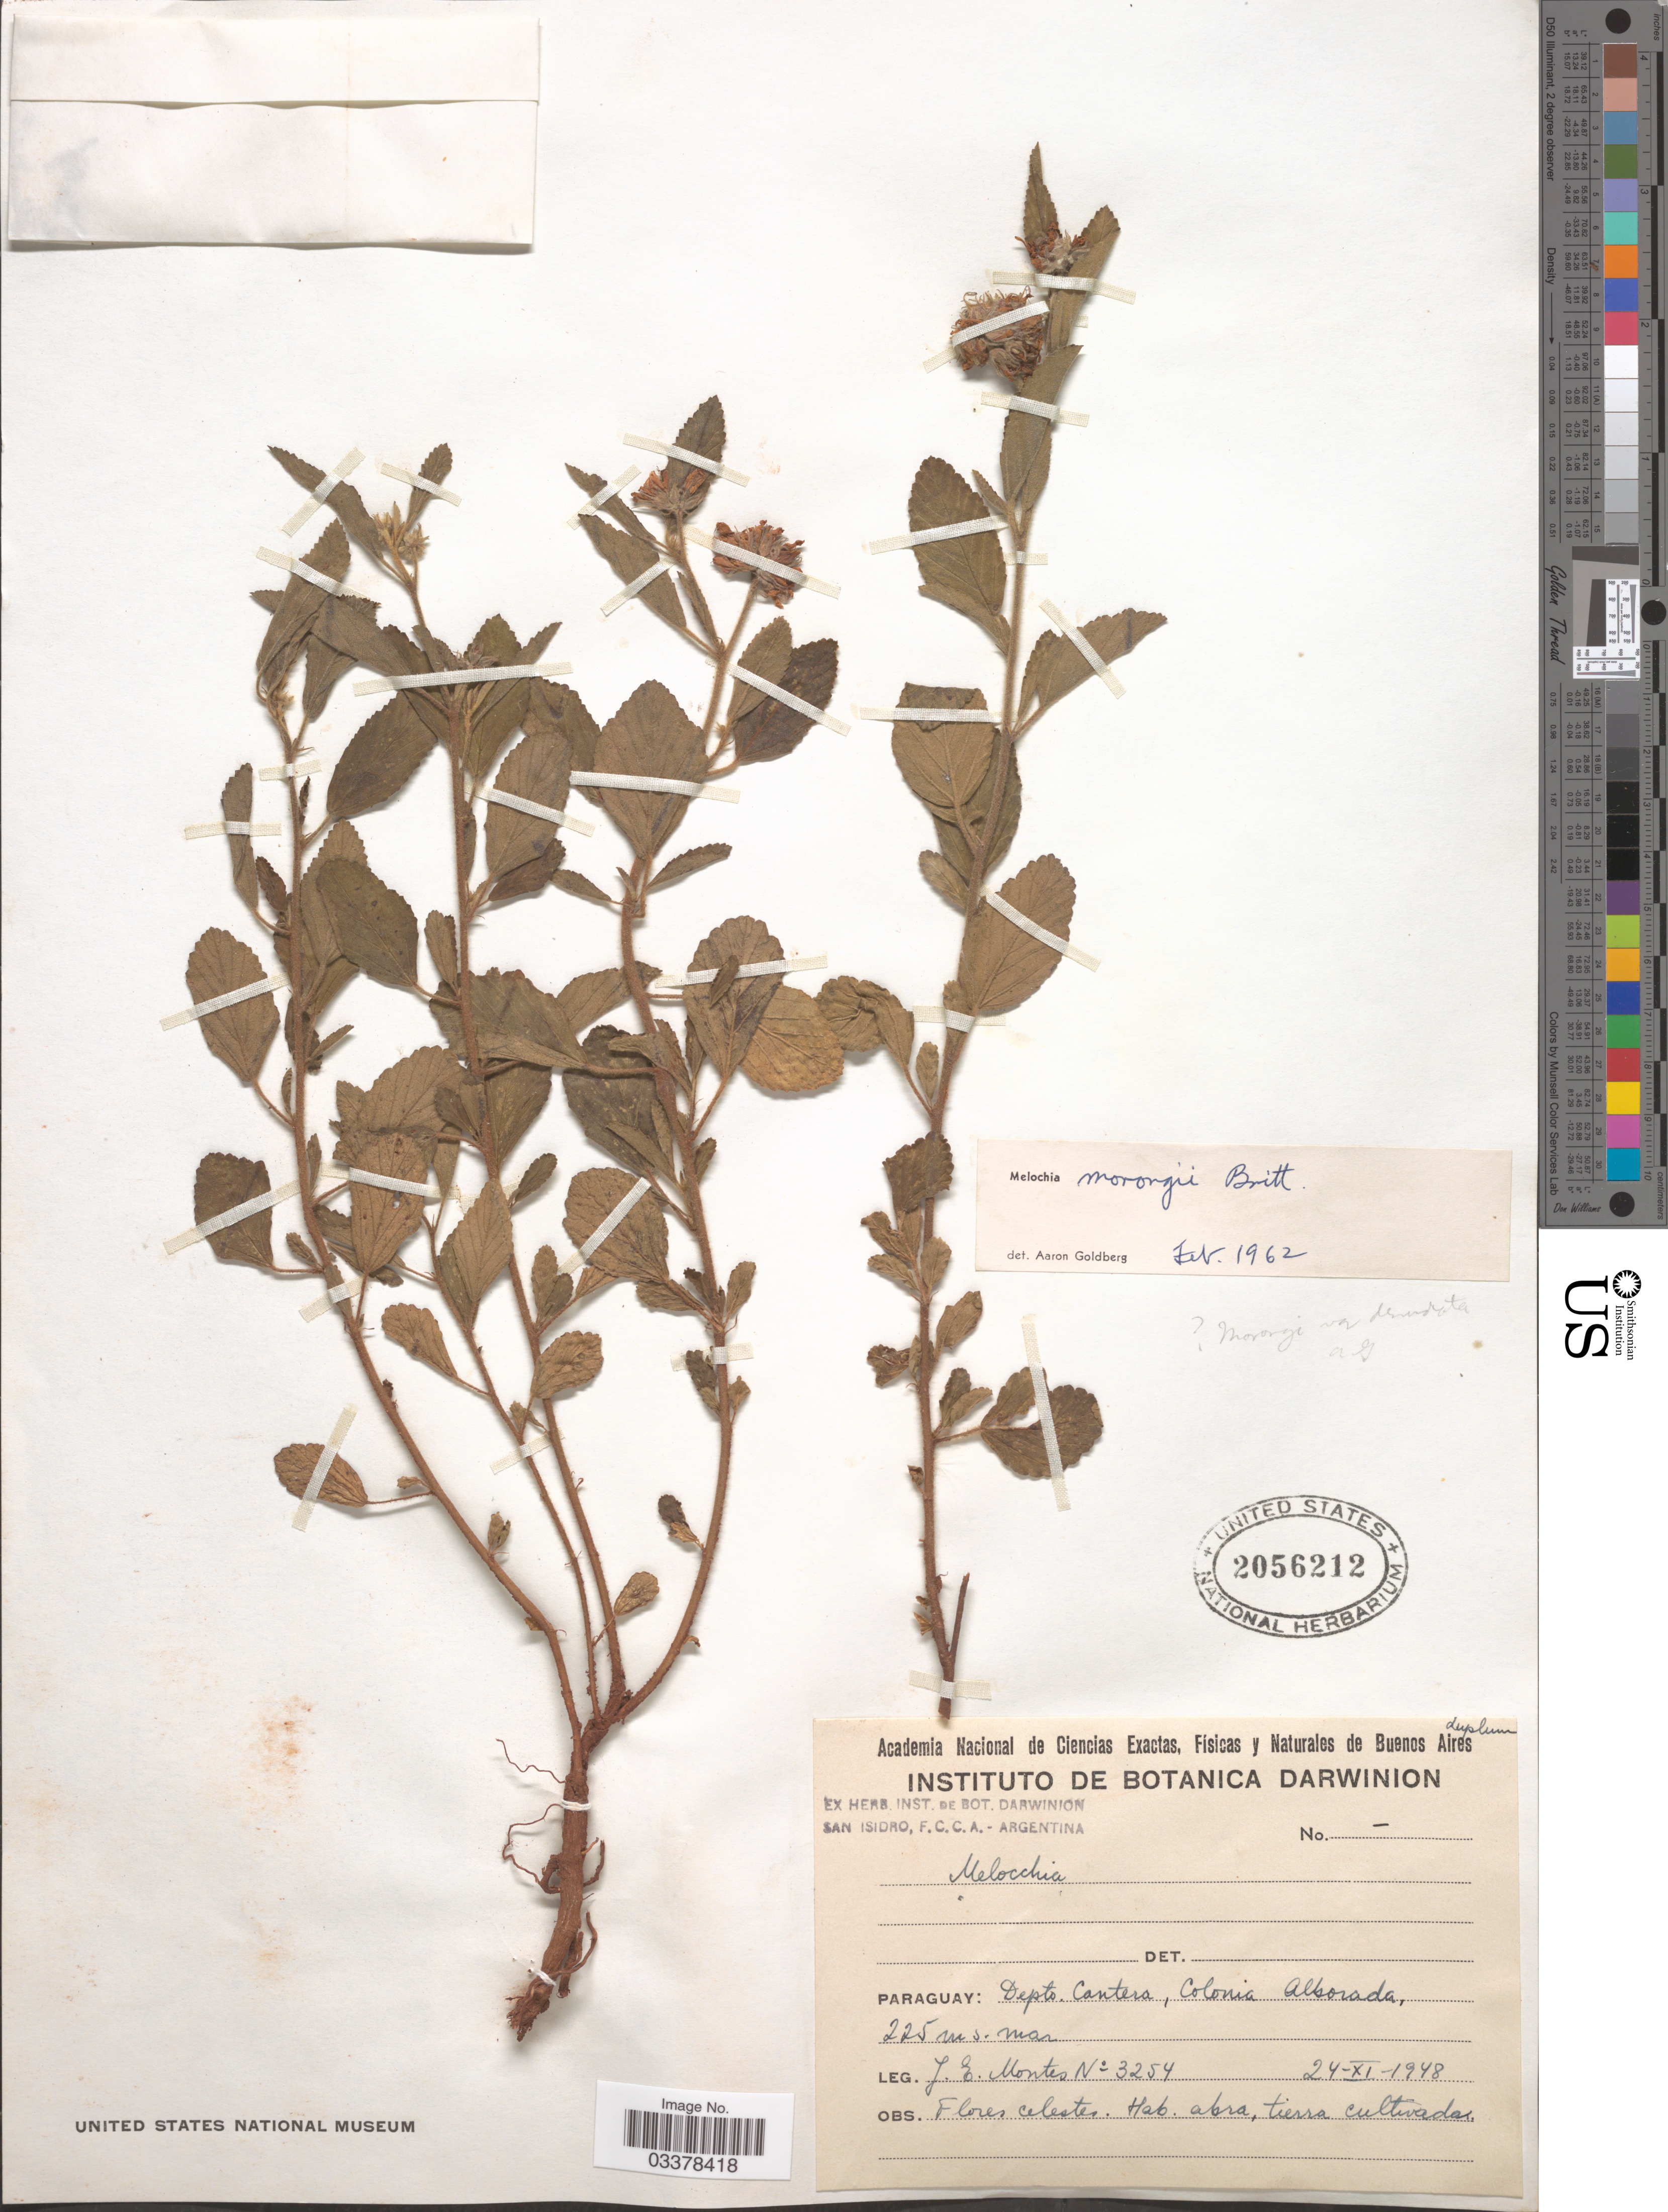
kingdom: Plantae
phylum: Tracheophyta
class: Magnoliopsida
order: Malvales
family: Malvaceae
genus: Melochia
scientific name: Melochia morongii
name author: Britton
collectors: J. E. Montes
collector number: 3254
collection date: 1948-11-24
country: Paraguay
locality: Depto. Cantera, Colonia Alborada.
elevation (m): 225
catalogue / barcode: US 2056212